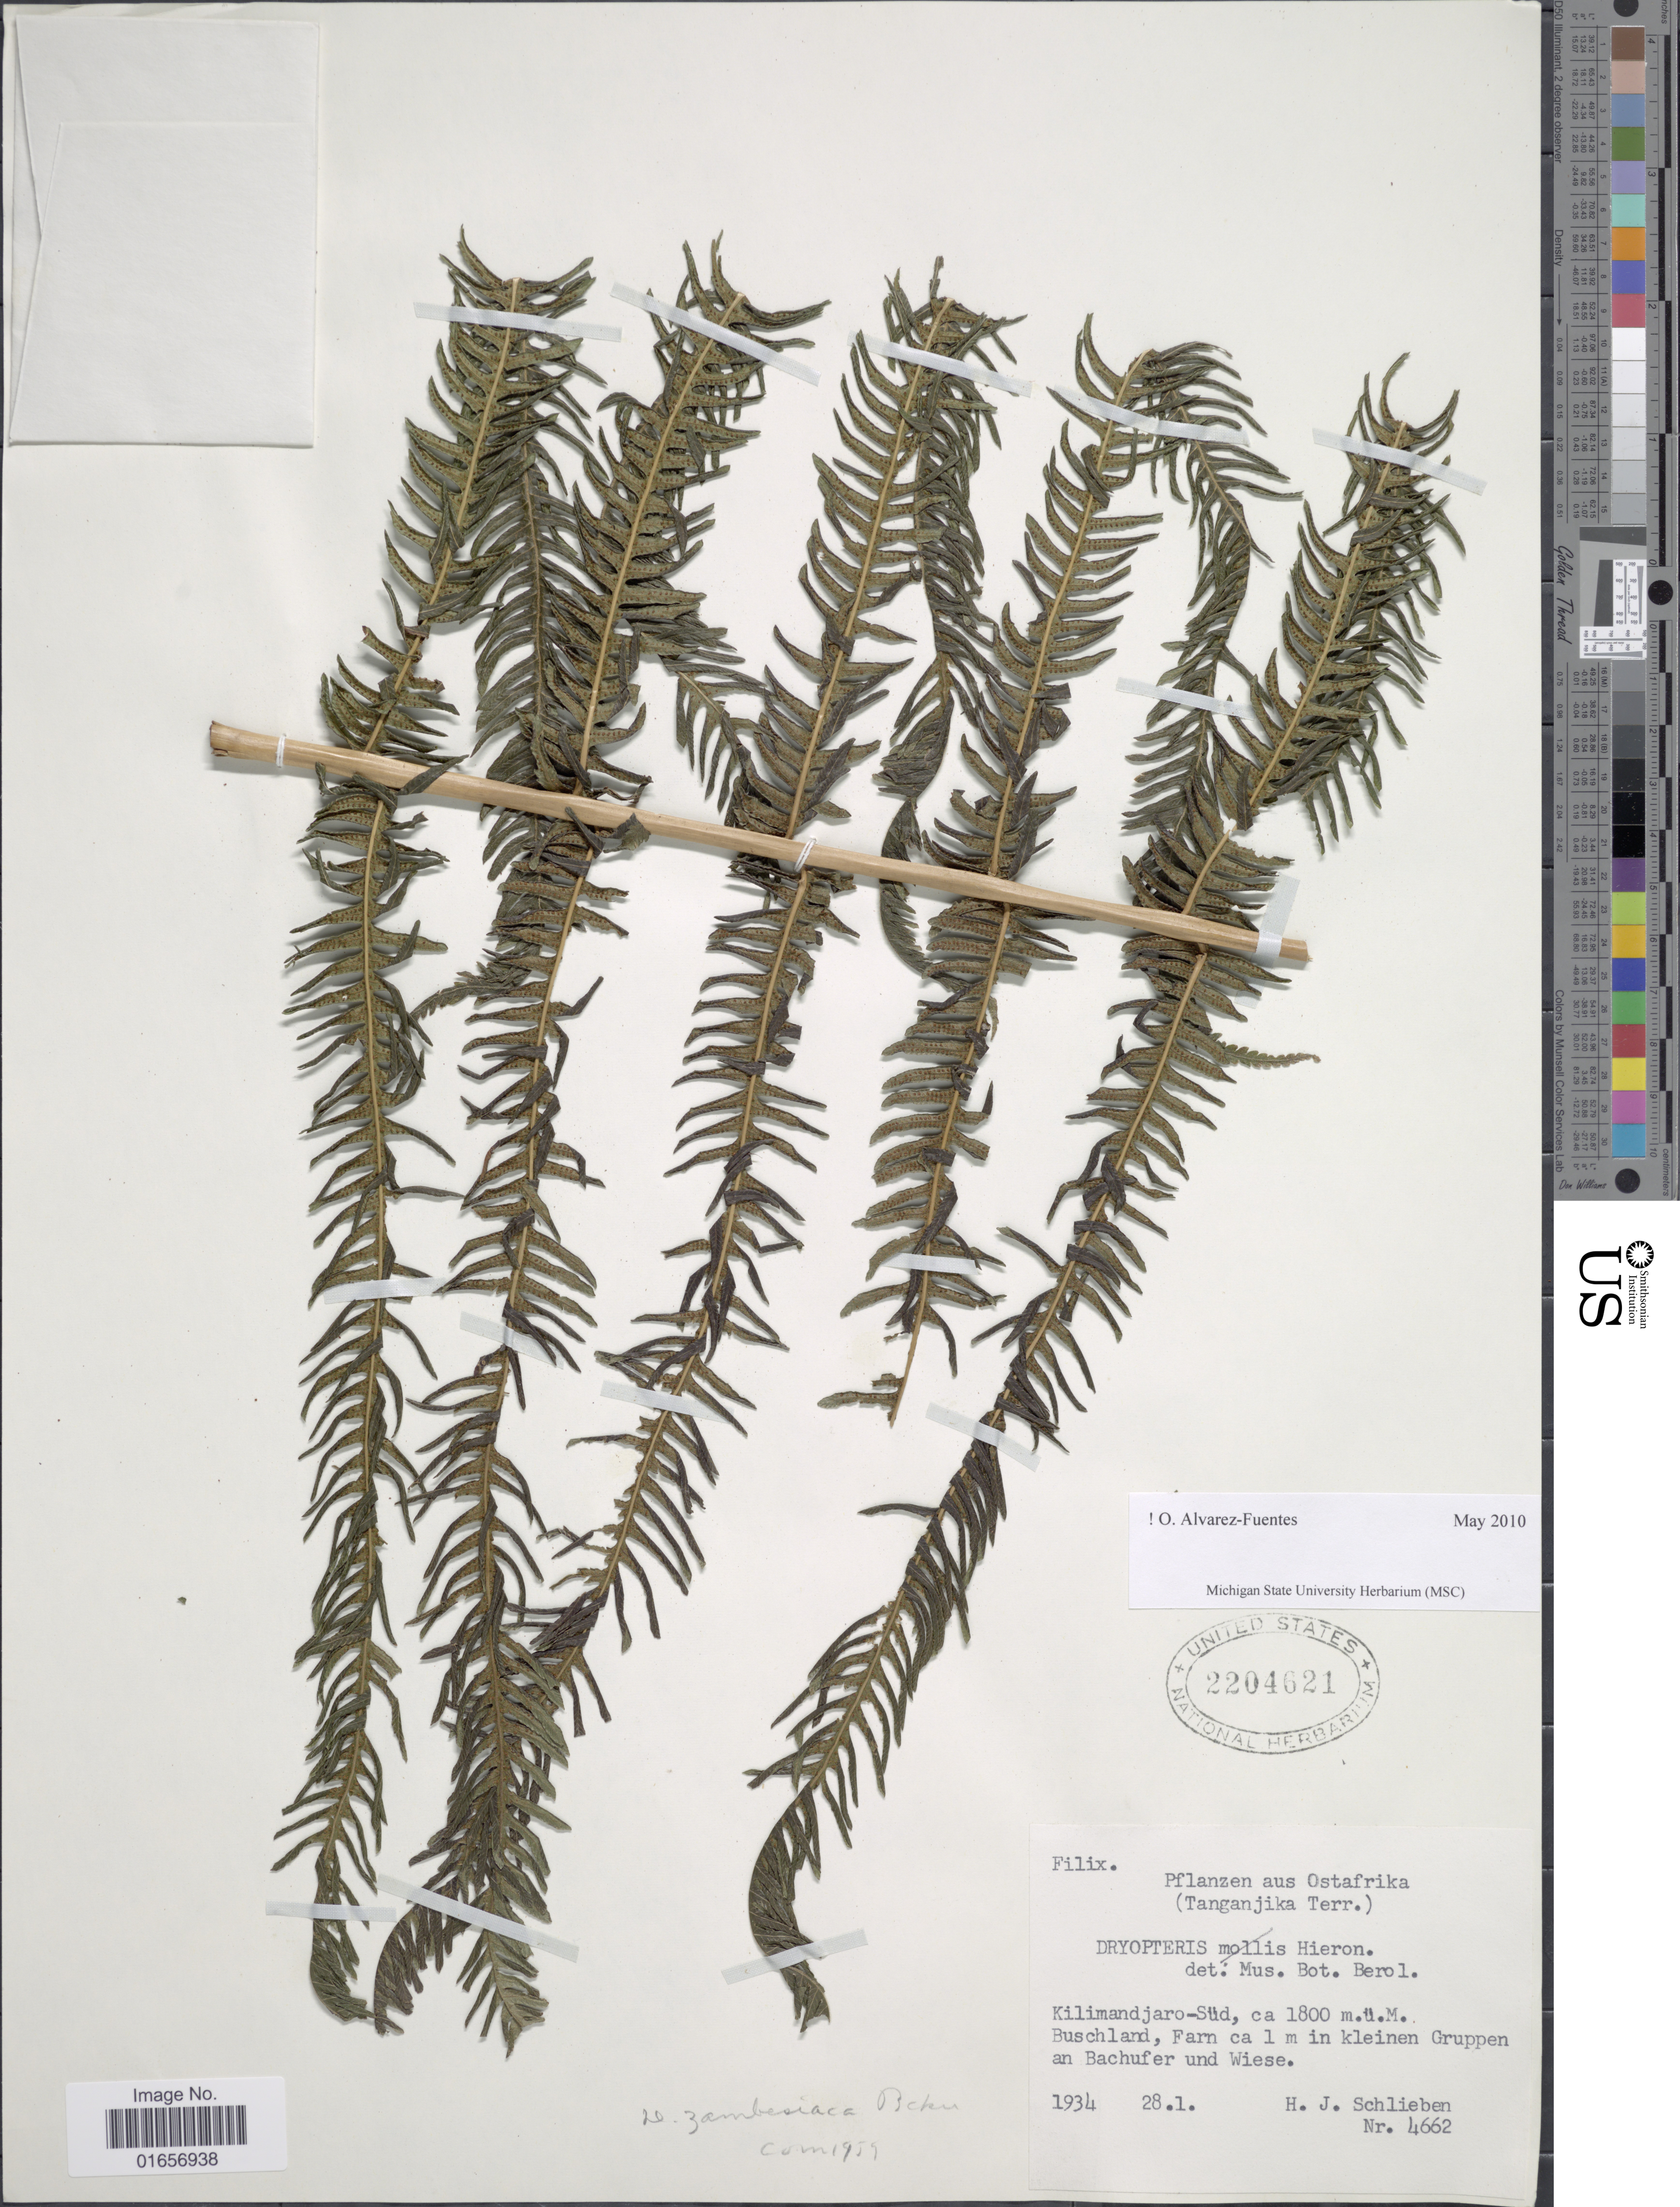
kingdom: Plantae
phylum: Tracheophyta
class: Polypodiopsida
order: Polypodiales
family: Thelypteridaceae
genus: Pseudocyclosorus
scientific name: Pseudocyclosorus pulcher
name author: (Bory ex Willd.) Holttum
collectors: H. J. Schlieben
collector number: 4662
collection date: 1934-01-28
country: Tanzania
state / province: Kilimanjaro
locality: Ostafrika, (Tanganjika Terr.), Kilimandjaro- Süd, Buschland, Farn ca 1 m in kleinen Gruppen an Bachufer und Wiese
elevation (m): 1800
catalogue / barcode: US 2204621